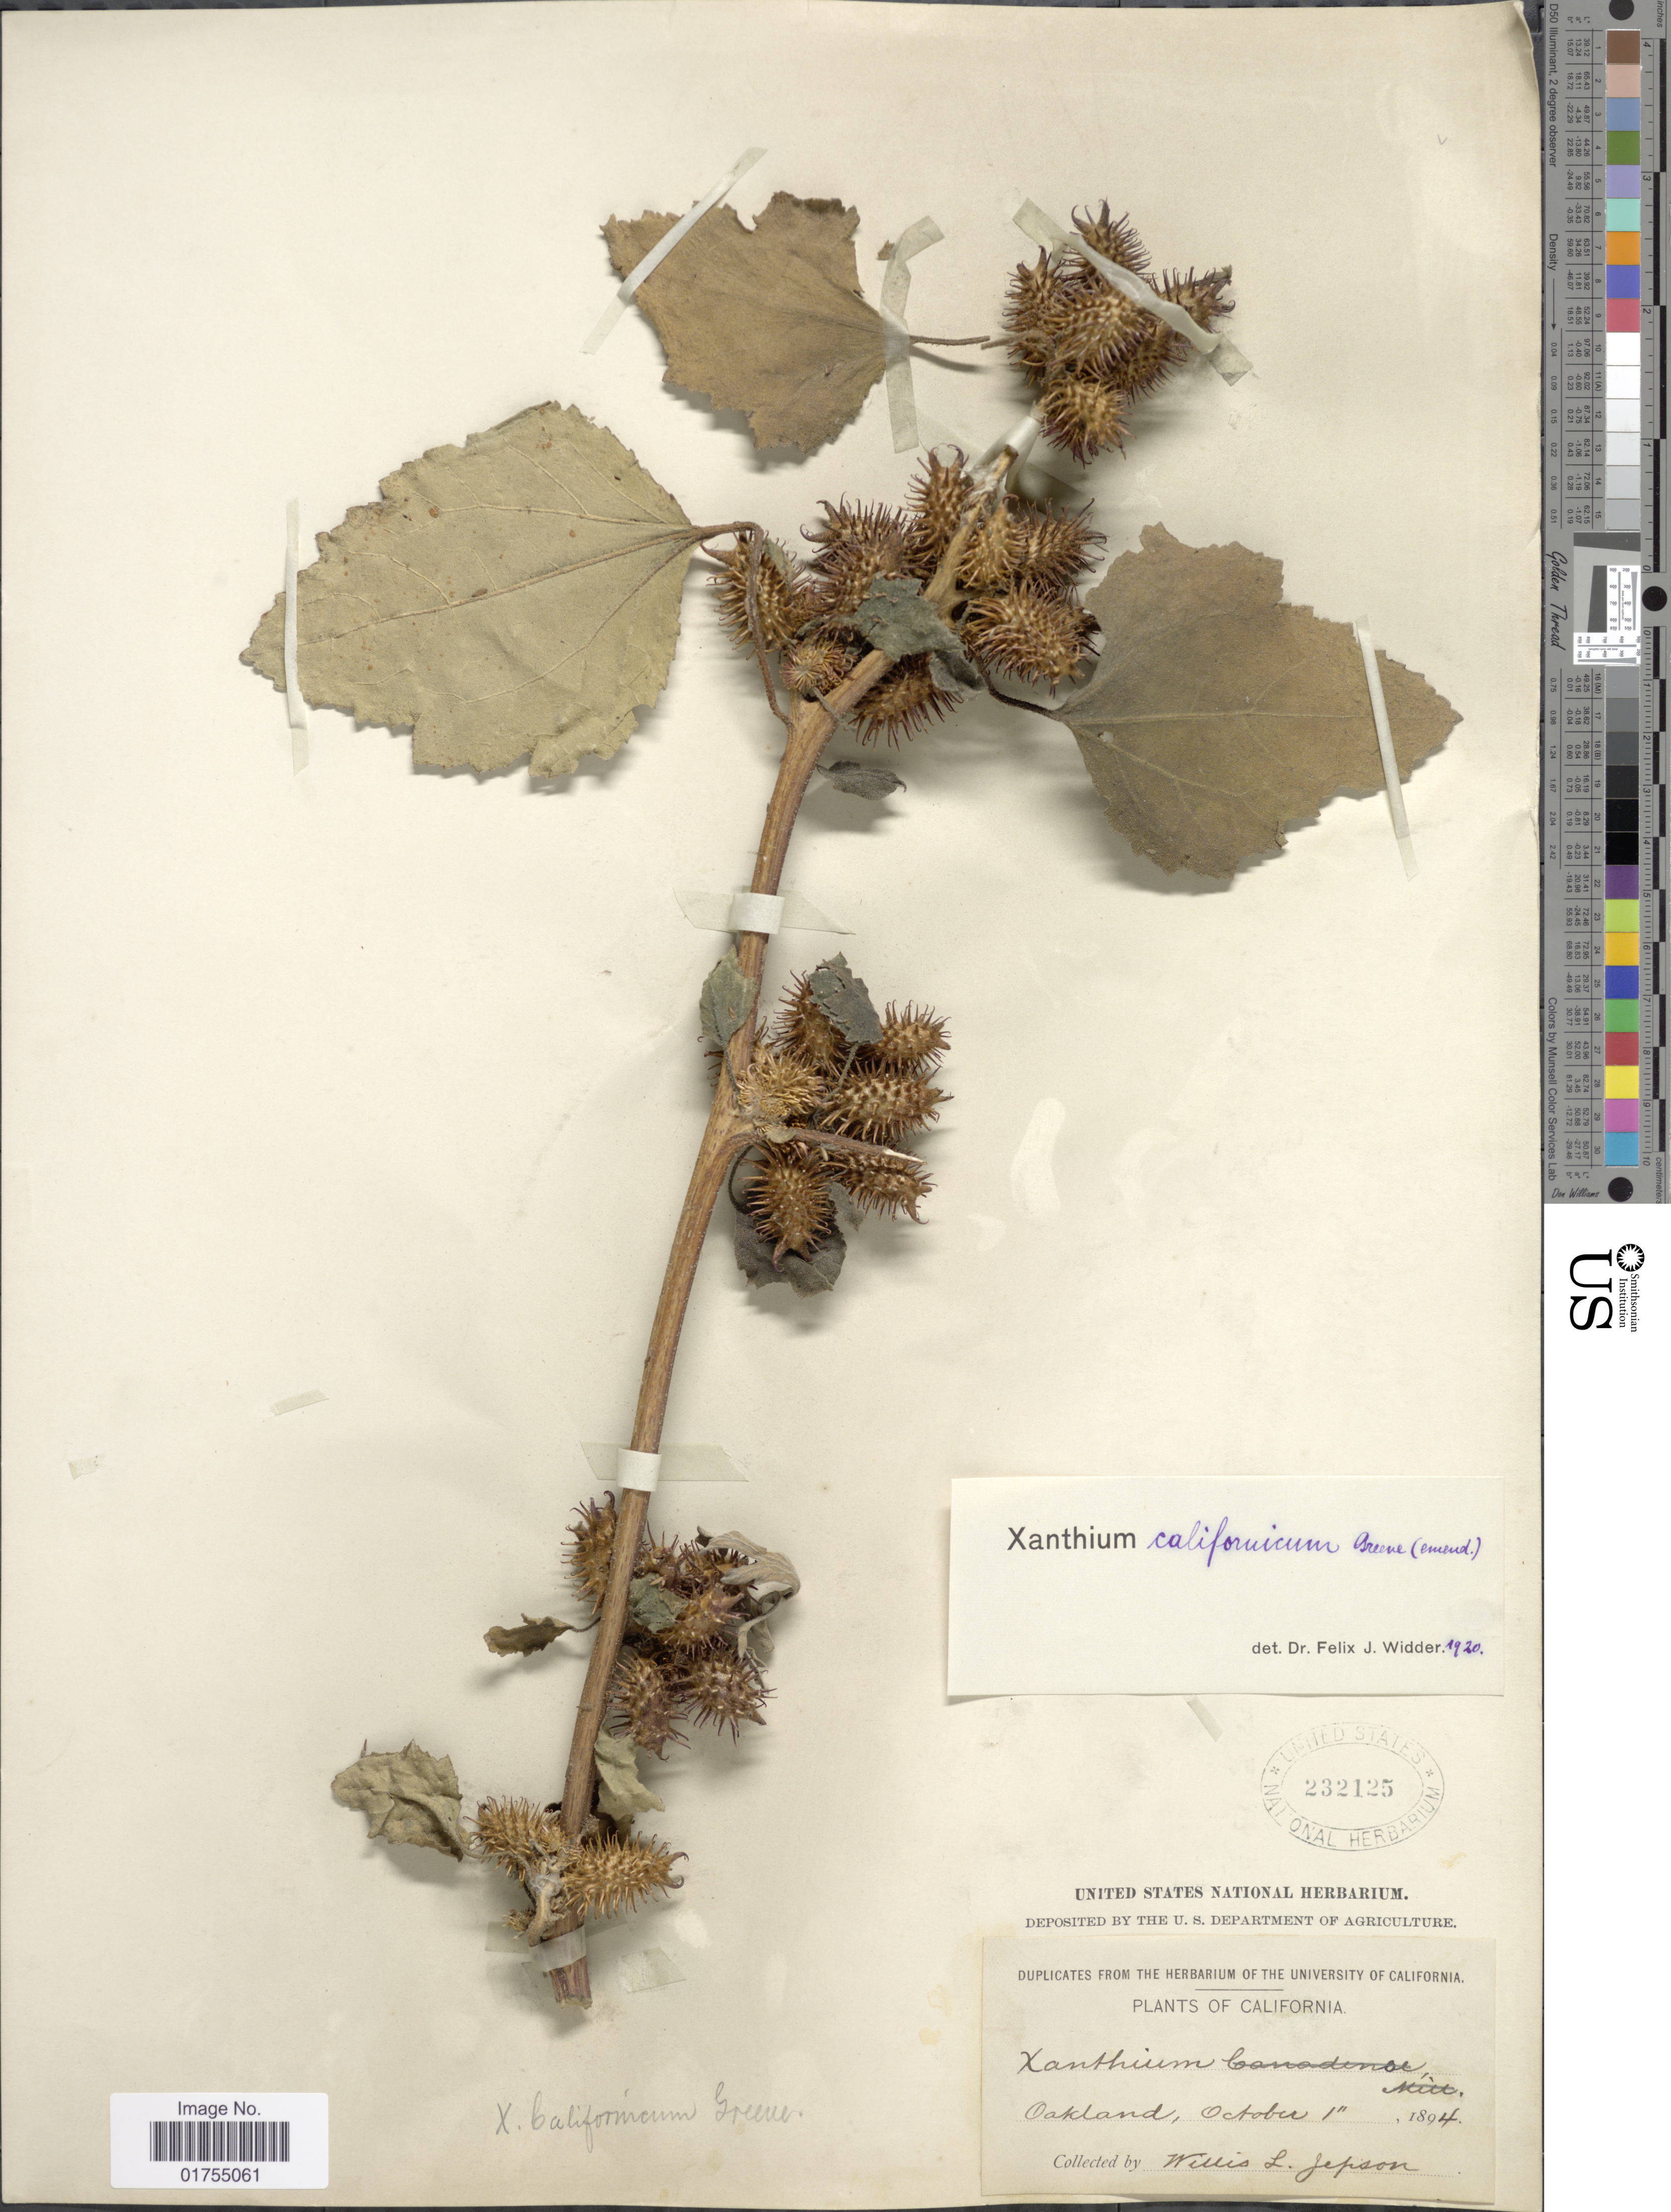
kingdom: Plantae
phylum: Tracheophyta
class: Magnoliopsida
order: Asterales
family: Asteraceae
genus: Xanthium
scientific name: Xanthium californicum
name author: Greene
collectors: W. L. Jepson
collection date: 1894-10-01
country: United States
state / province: California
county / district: Alameda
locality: Oakland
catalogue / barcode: US 232125